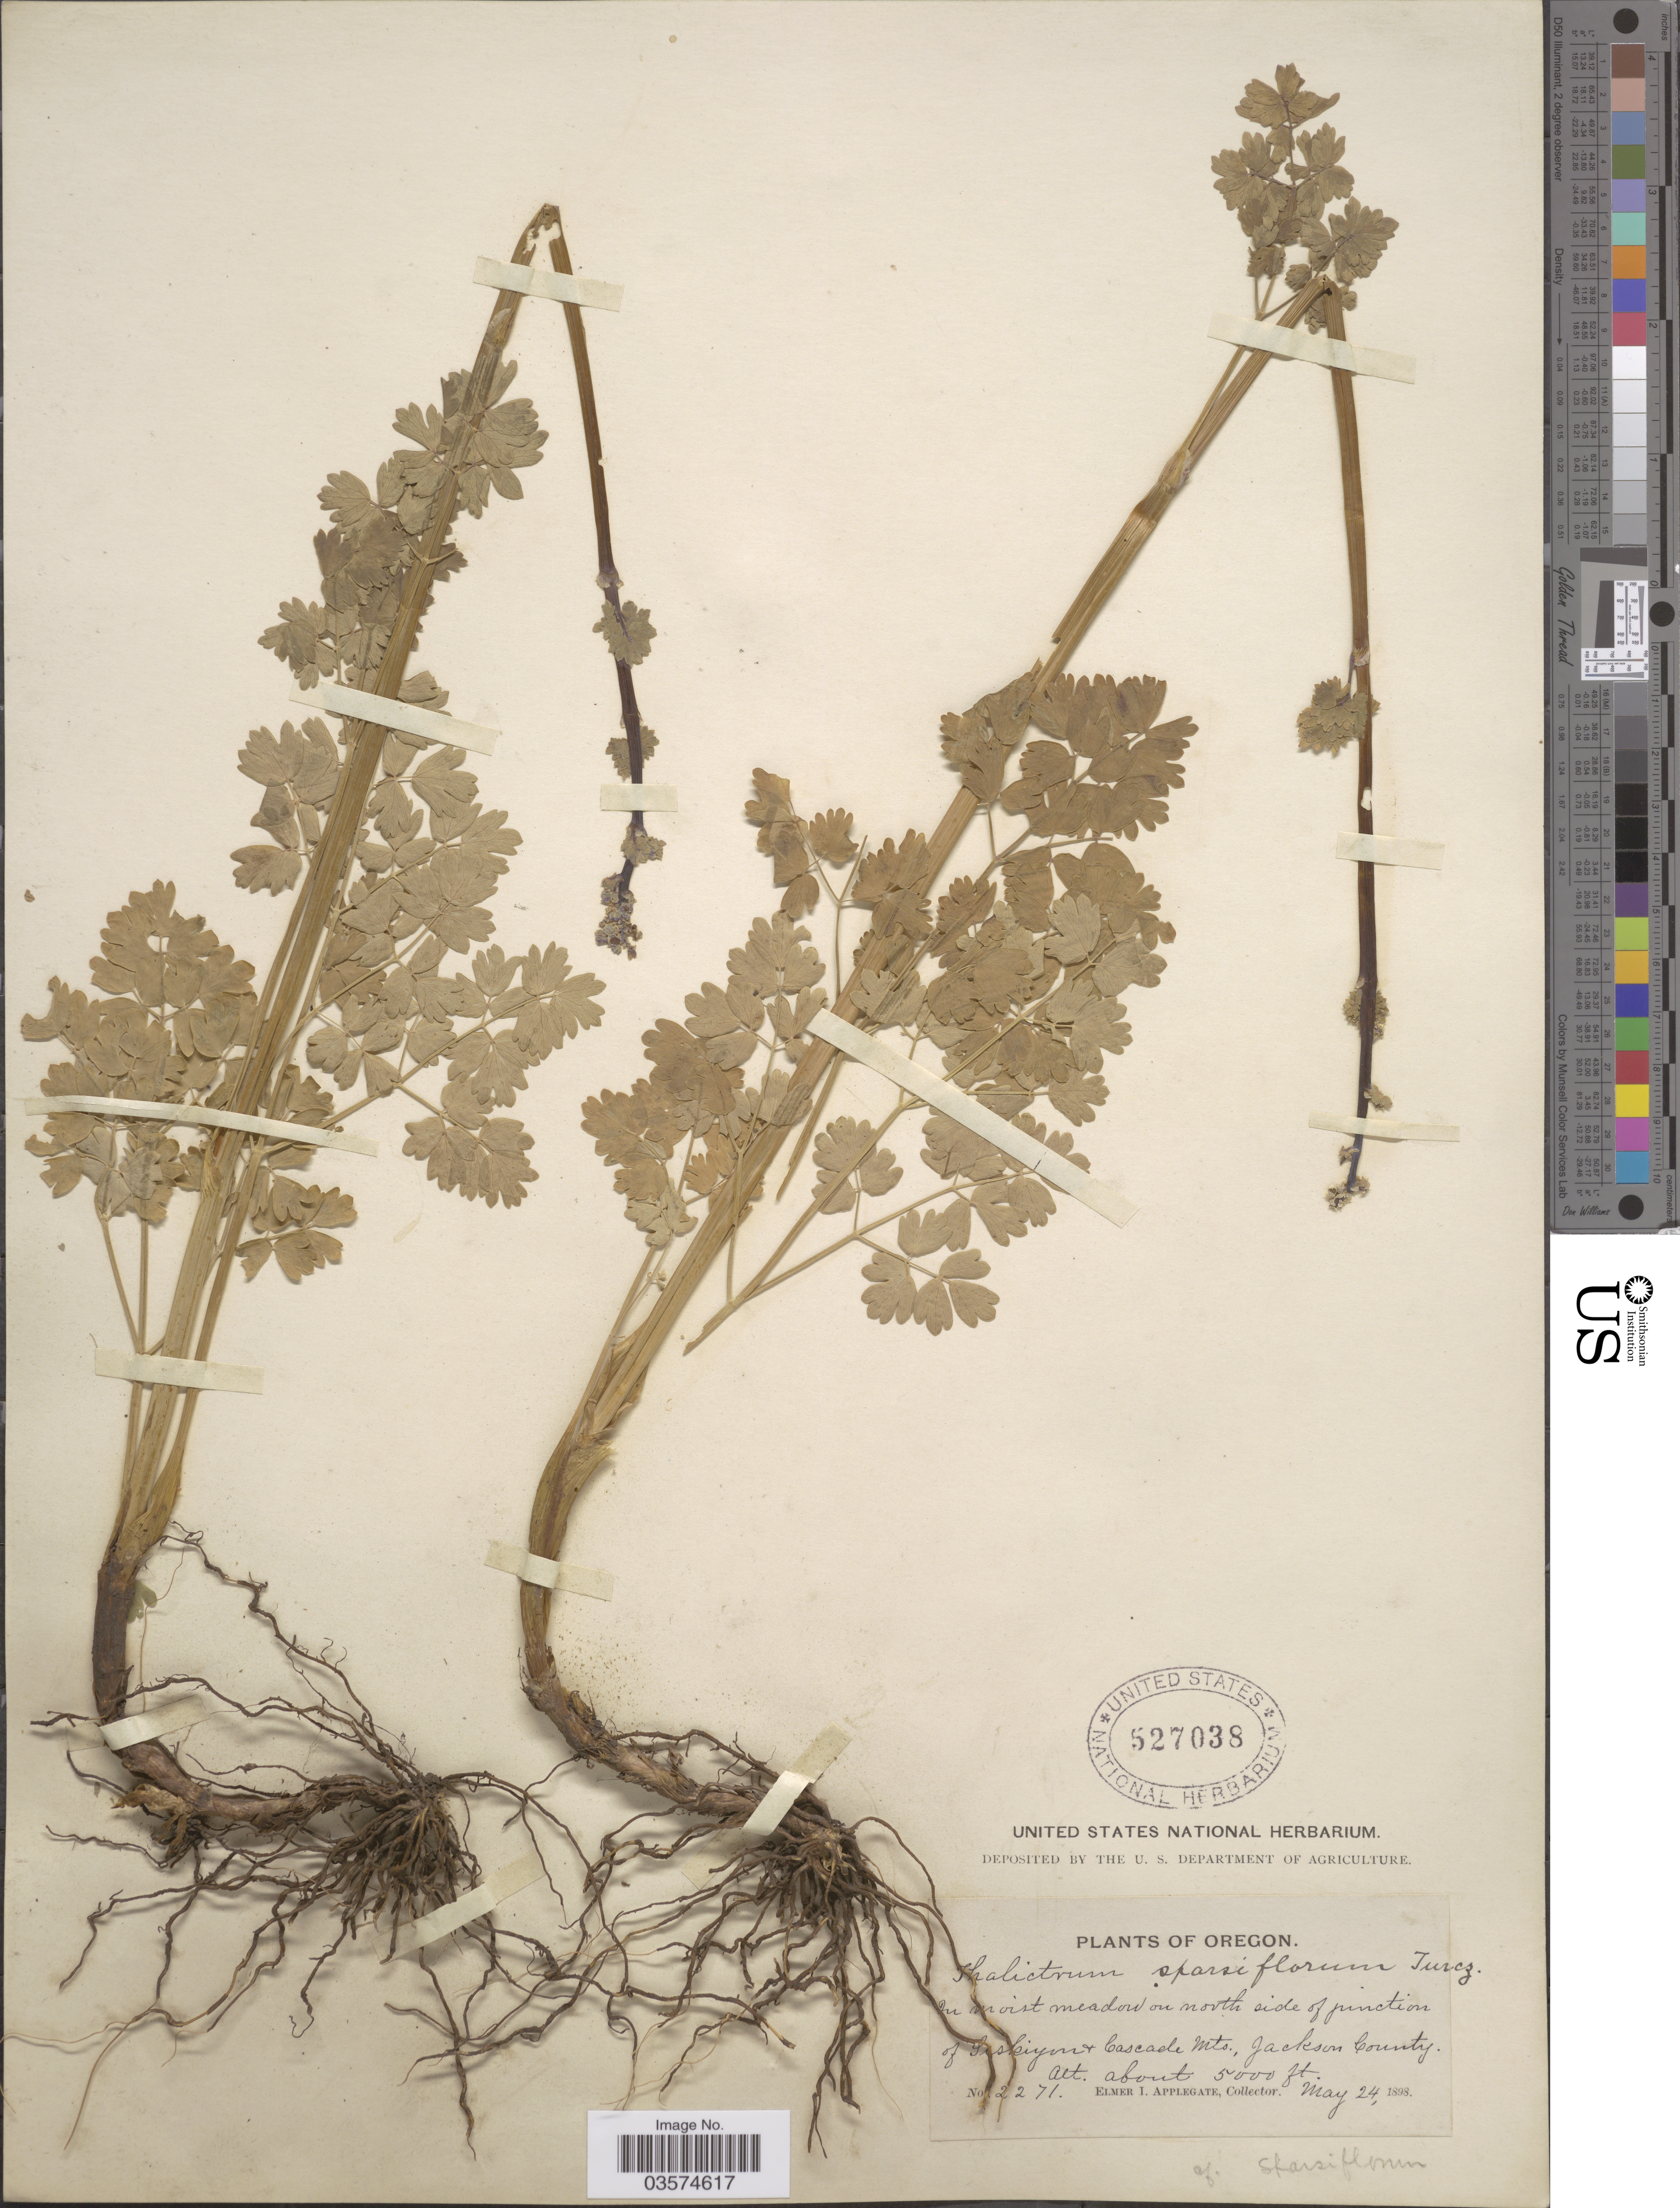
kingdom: Plantae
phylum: Tracheophyta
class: Magnoliopsida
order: Ranunculales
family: Ranunculaceae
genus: Thalictrum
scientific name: Thalictrum sparsiflorum var. nevadense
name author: B. Boivin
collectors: E. I. Applegate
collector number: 2271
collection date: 1898-05-24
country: United States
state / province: Oregon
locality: In moist meadow on mouth side of junction of Siskiyou Cascade Mts., Jackson county.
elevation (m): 1524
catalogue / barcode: US 527038